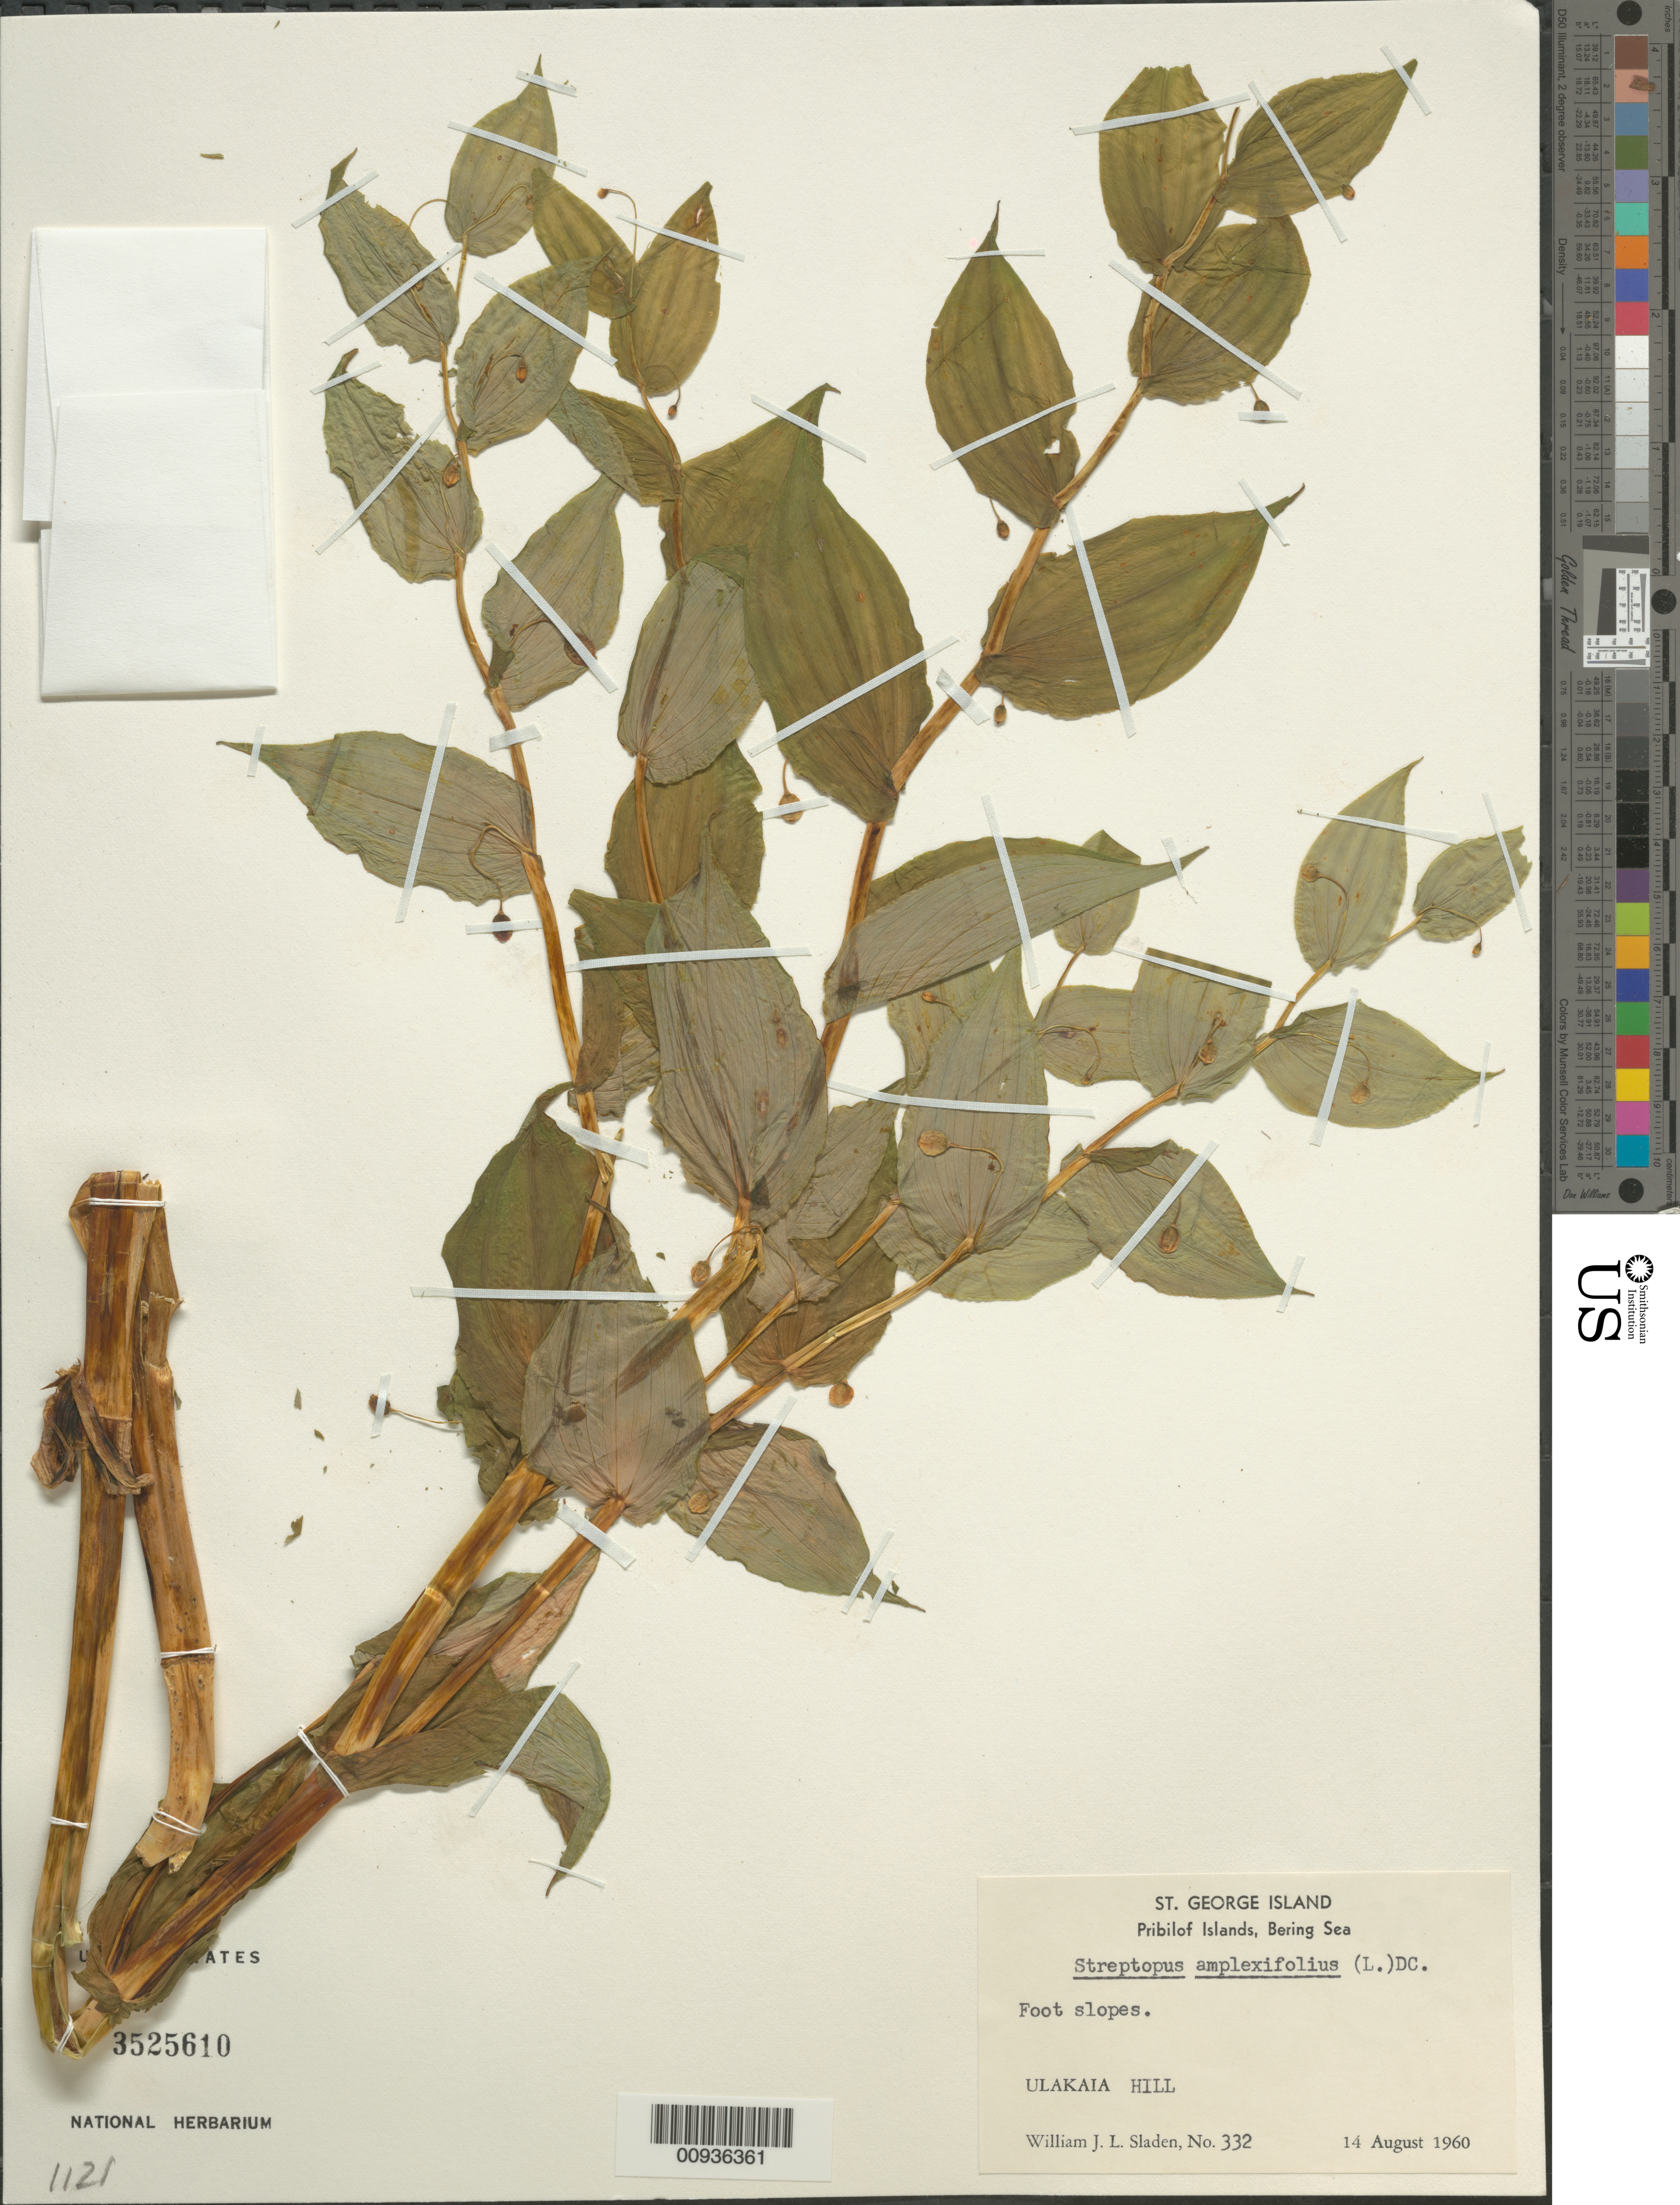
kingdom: Plantae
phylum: Tracheophyta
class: Liliopsida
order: Liliales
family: Liliaceae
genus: Streptopus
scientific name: Streptopus amplexifolius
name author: DC.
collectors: W. Sladen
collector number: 332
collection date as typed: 14 Aug 1960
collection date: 1960-08-14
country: United States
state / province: Alaska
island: St. George Island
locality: St. George Island. Ulakaia Hill., Bering Sea, Pribilof Islands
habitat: Foot slopes.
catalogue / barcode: US 3525610